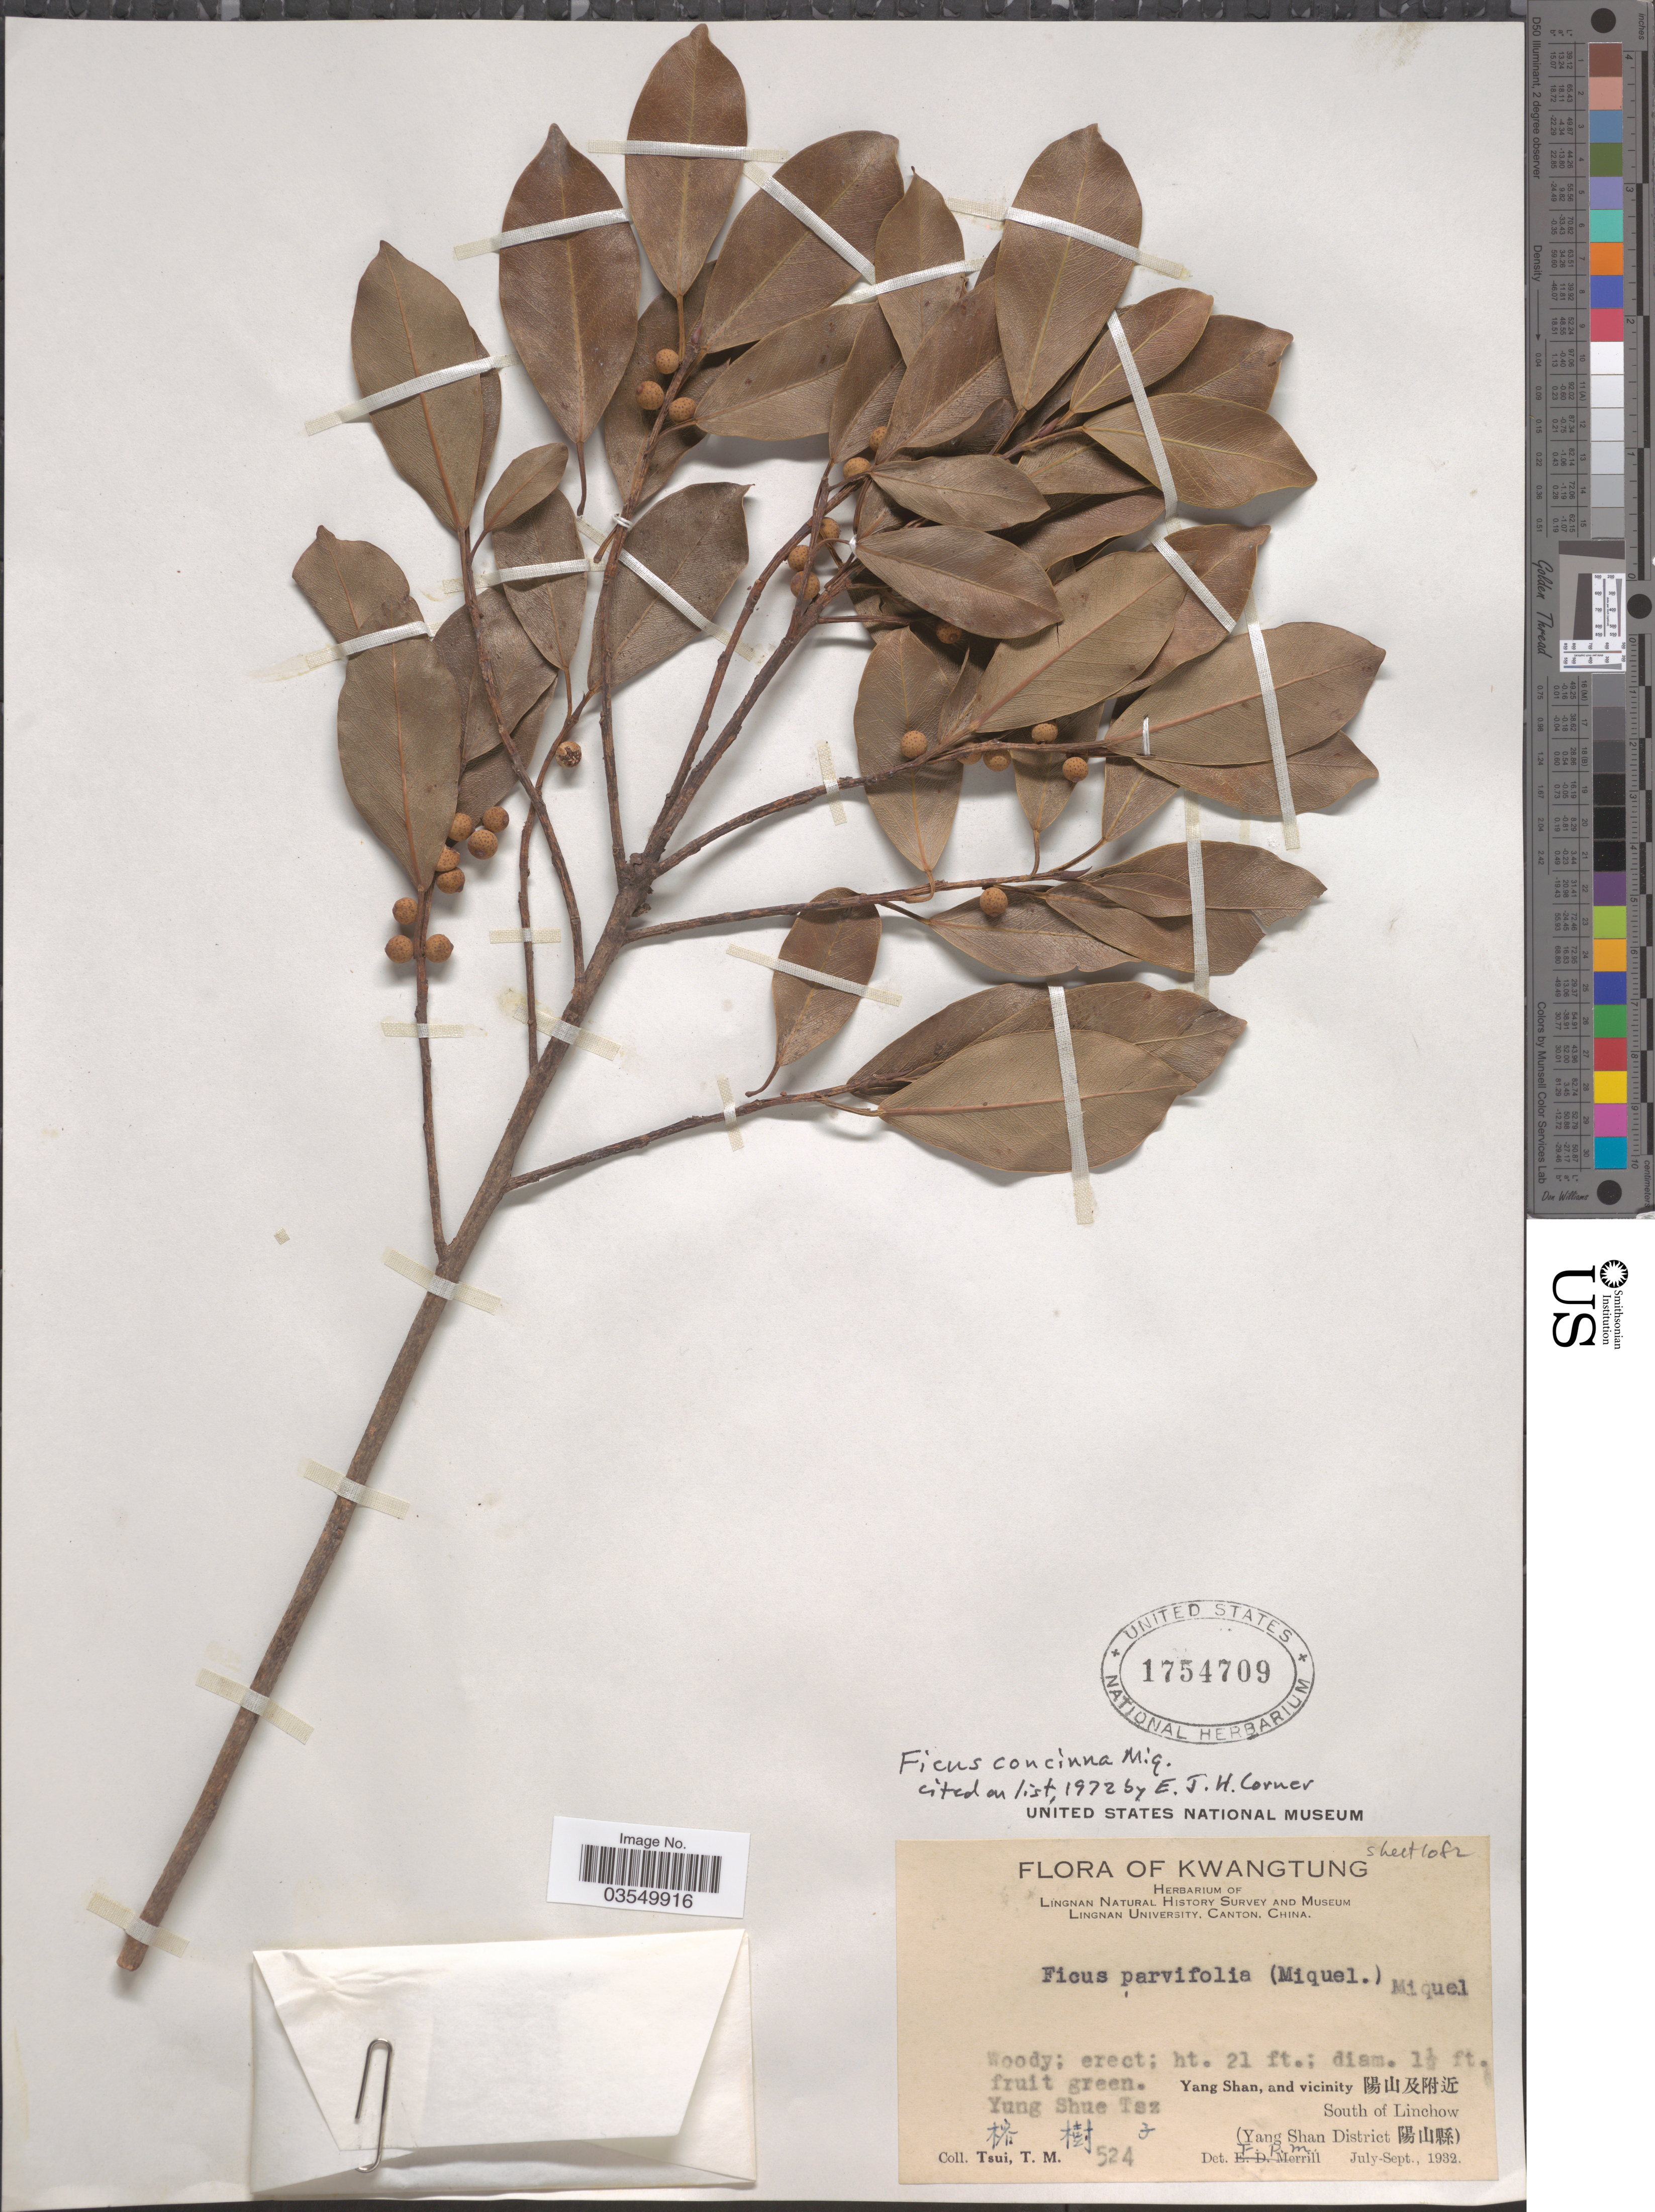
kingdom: Plantae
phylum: Tracheophyta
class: Magnoliopsida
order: Rosales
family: Moraceae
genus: Ficus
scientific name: Ficus concinna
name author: Miq.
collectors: T. Tsui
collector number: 524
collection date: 1932-07/1932-09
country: China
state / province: Guangdong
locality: Kwangtung. Yung Shue Tsz. Yang Shan, and vicinity X. South of Linchow. X (Yang Shan District X).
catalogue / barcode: US 1754709